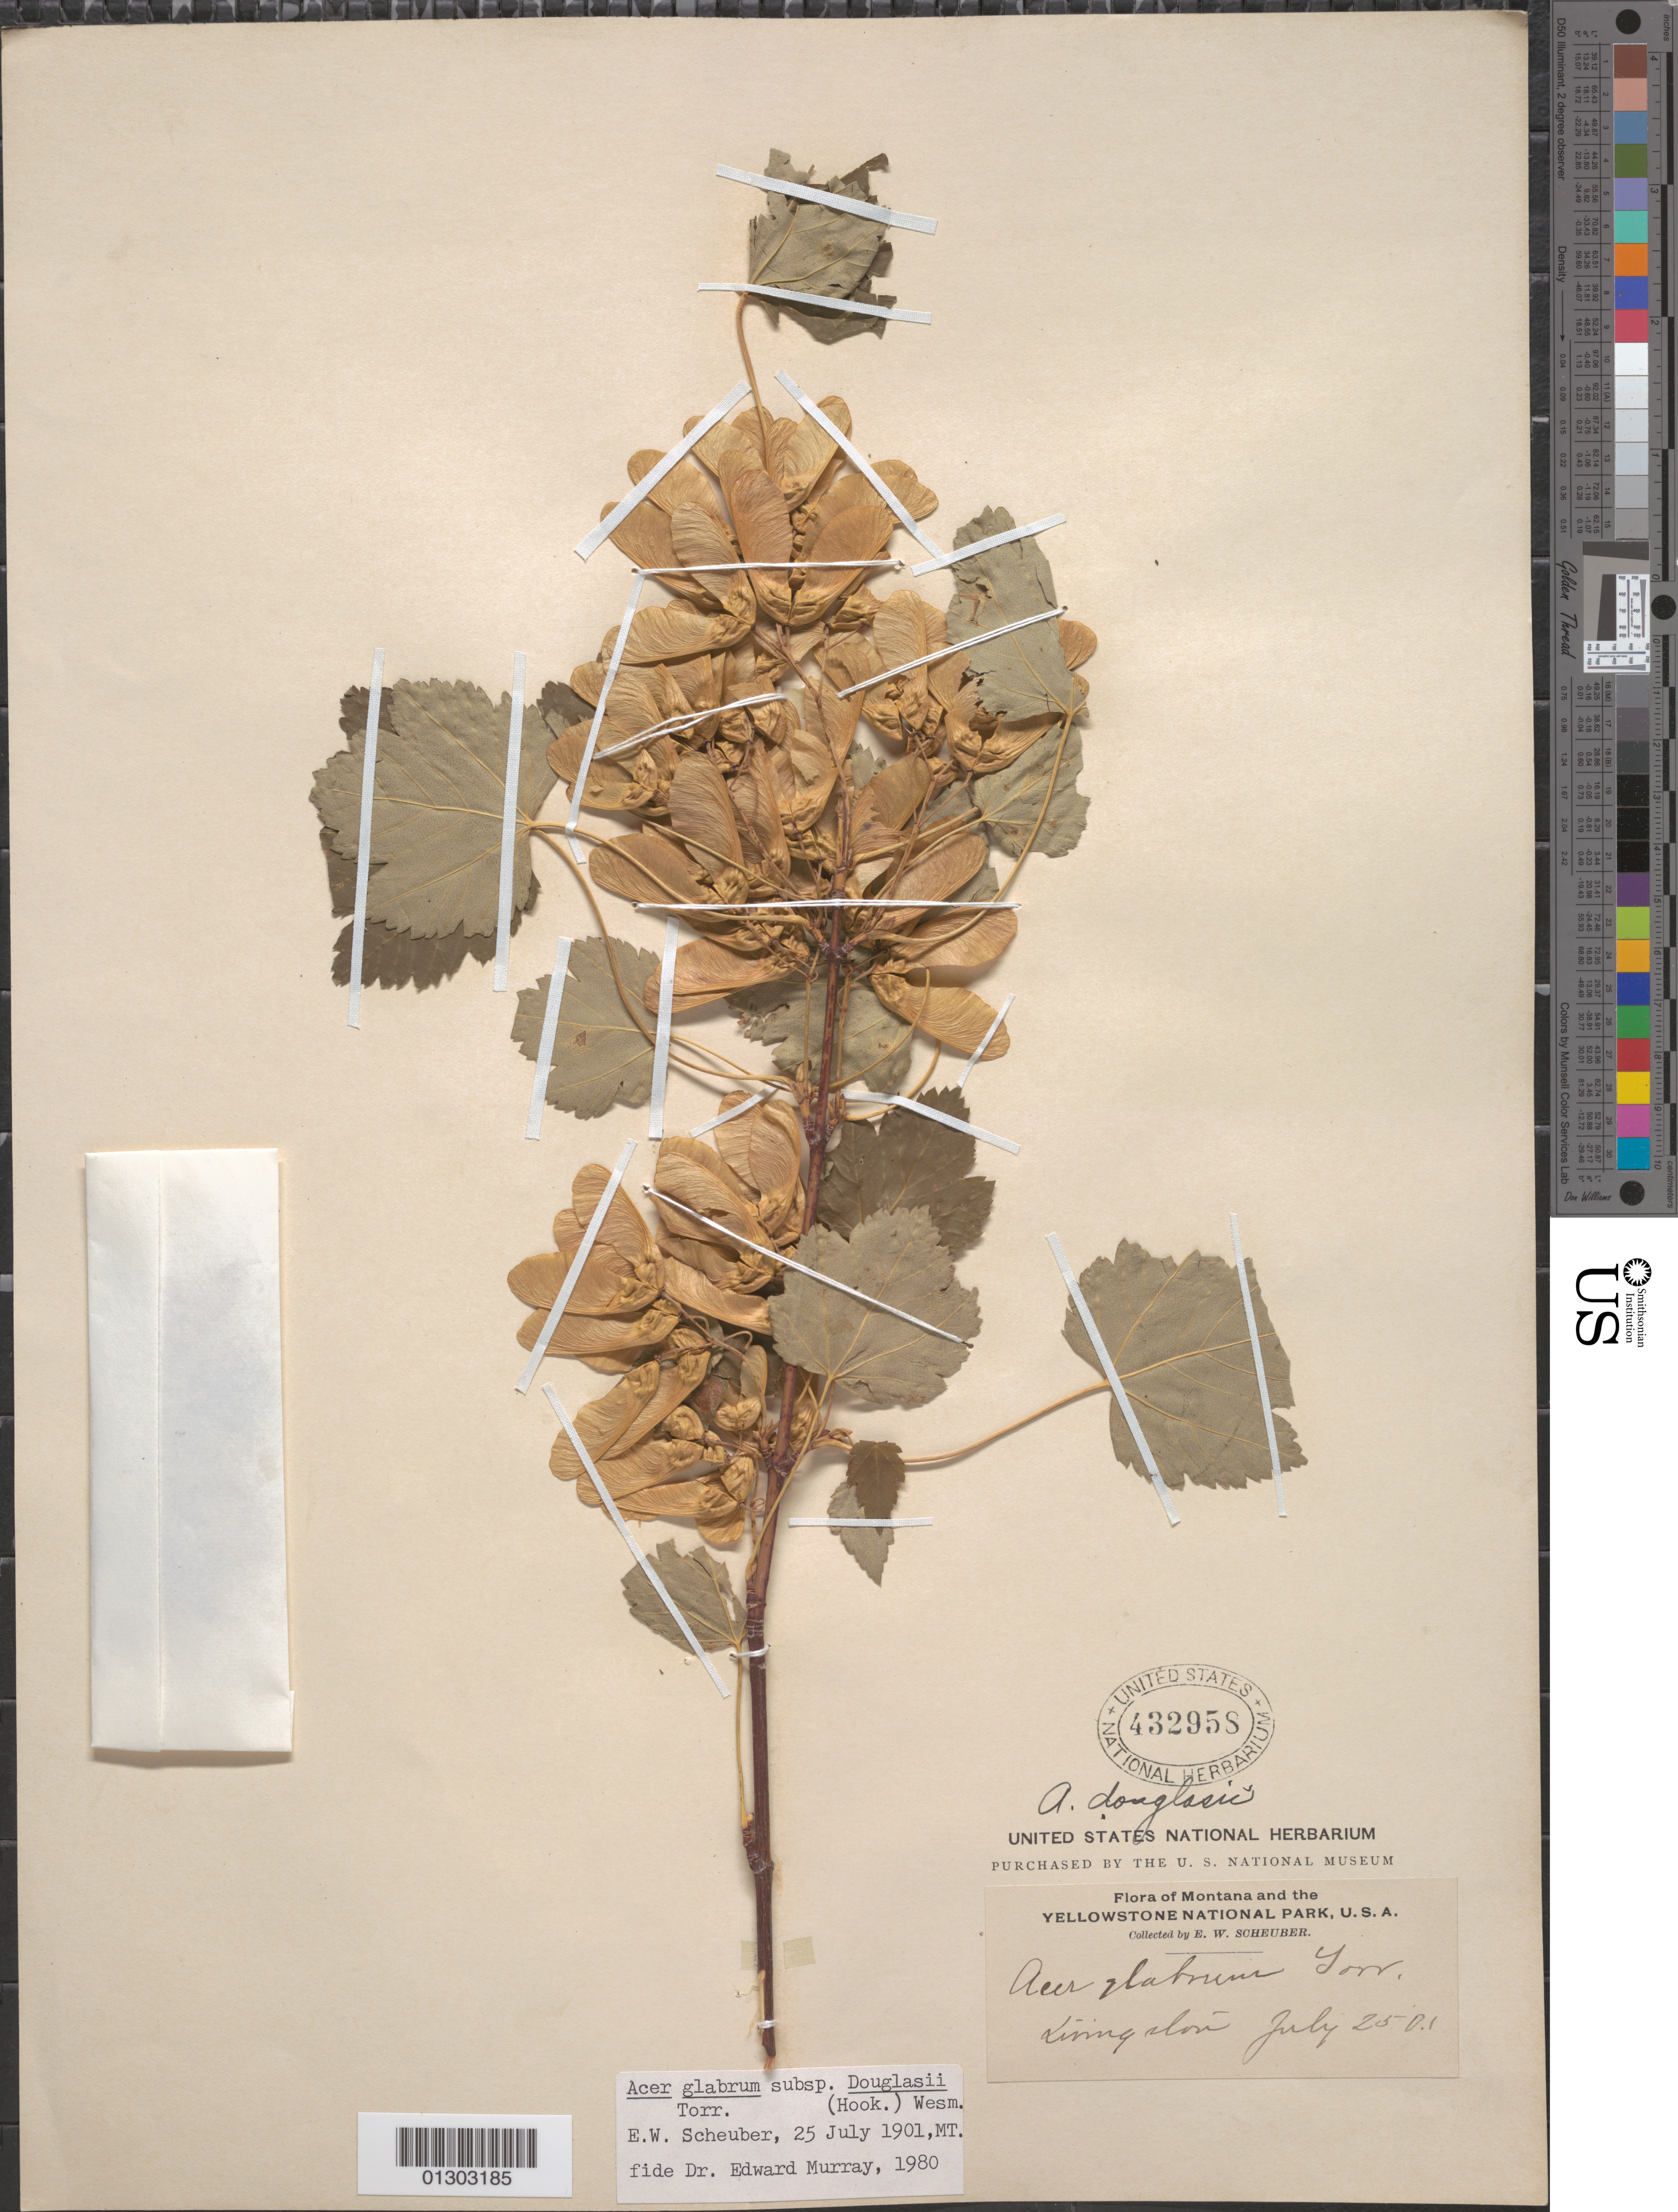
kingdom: Plantae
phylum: Tracheophyta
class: Magnoliopsida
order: Sapindales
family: Sapindaceae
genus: Acer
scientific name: Acer glabrum var. douglasii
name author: (Hook.) Dippel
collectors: E. Scheuber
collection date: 1901-07-25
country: United States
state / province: Montana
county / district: Park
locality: Livingston.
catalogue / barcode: US 432958